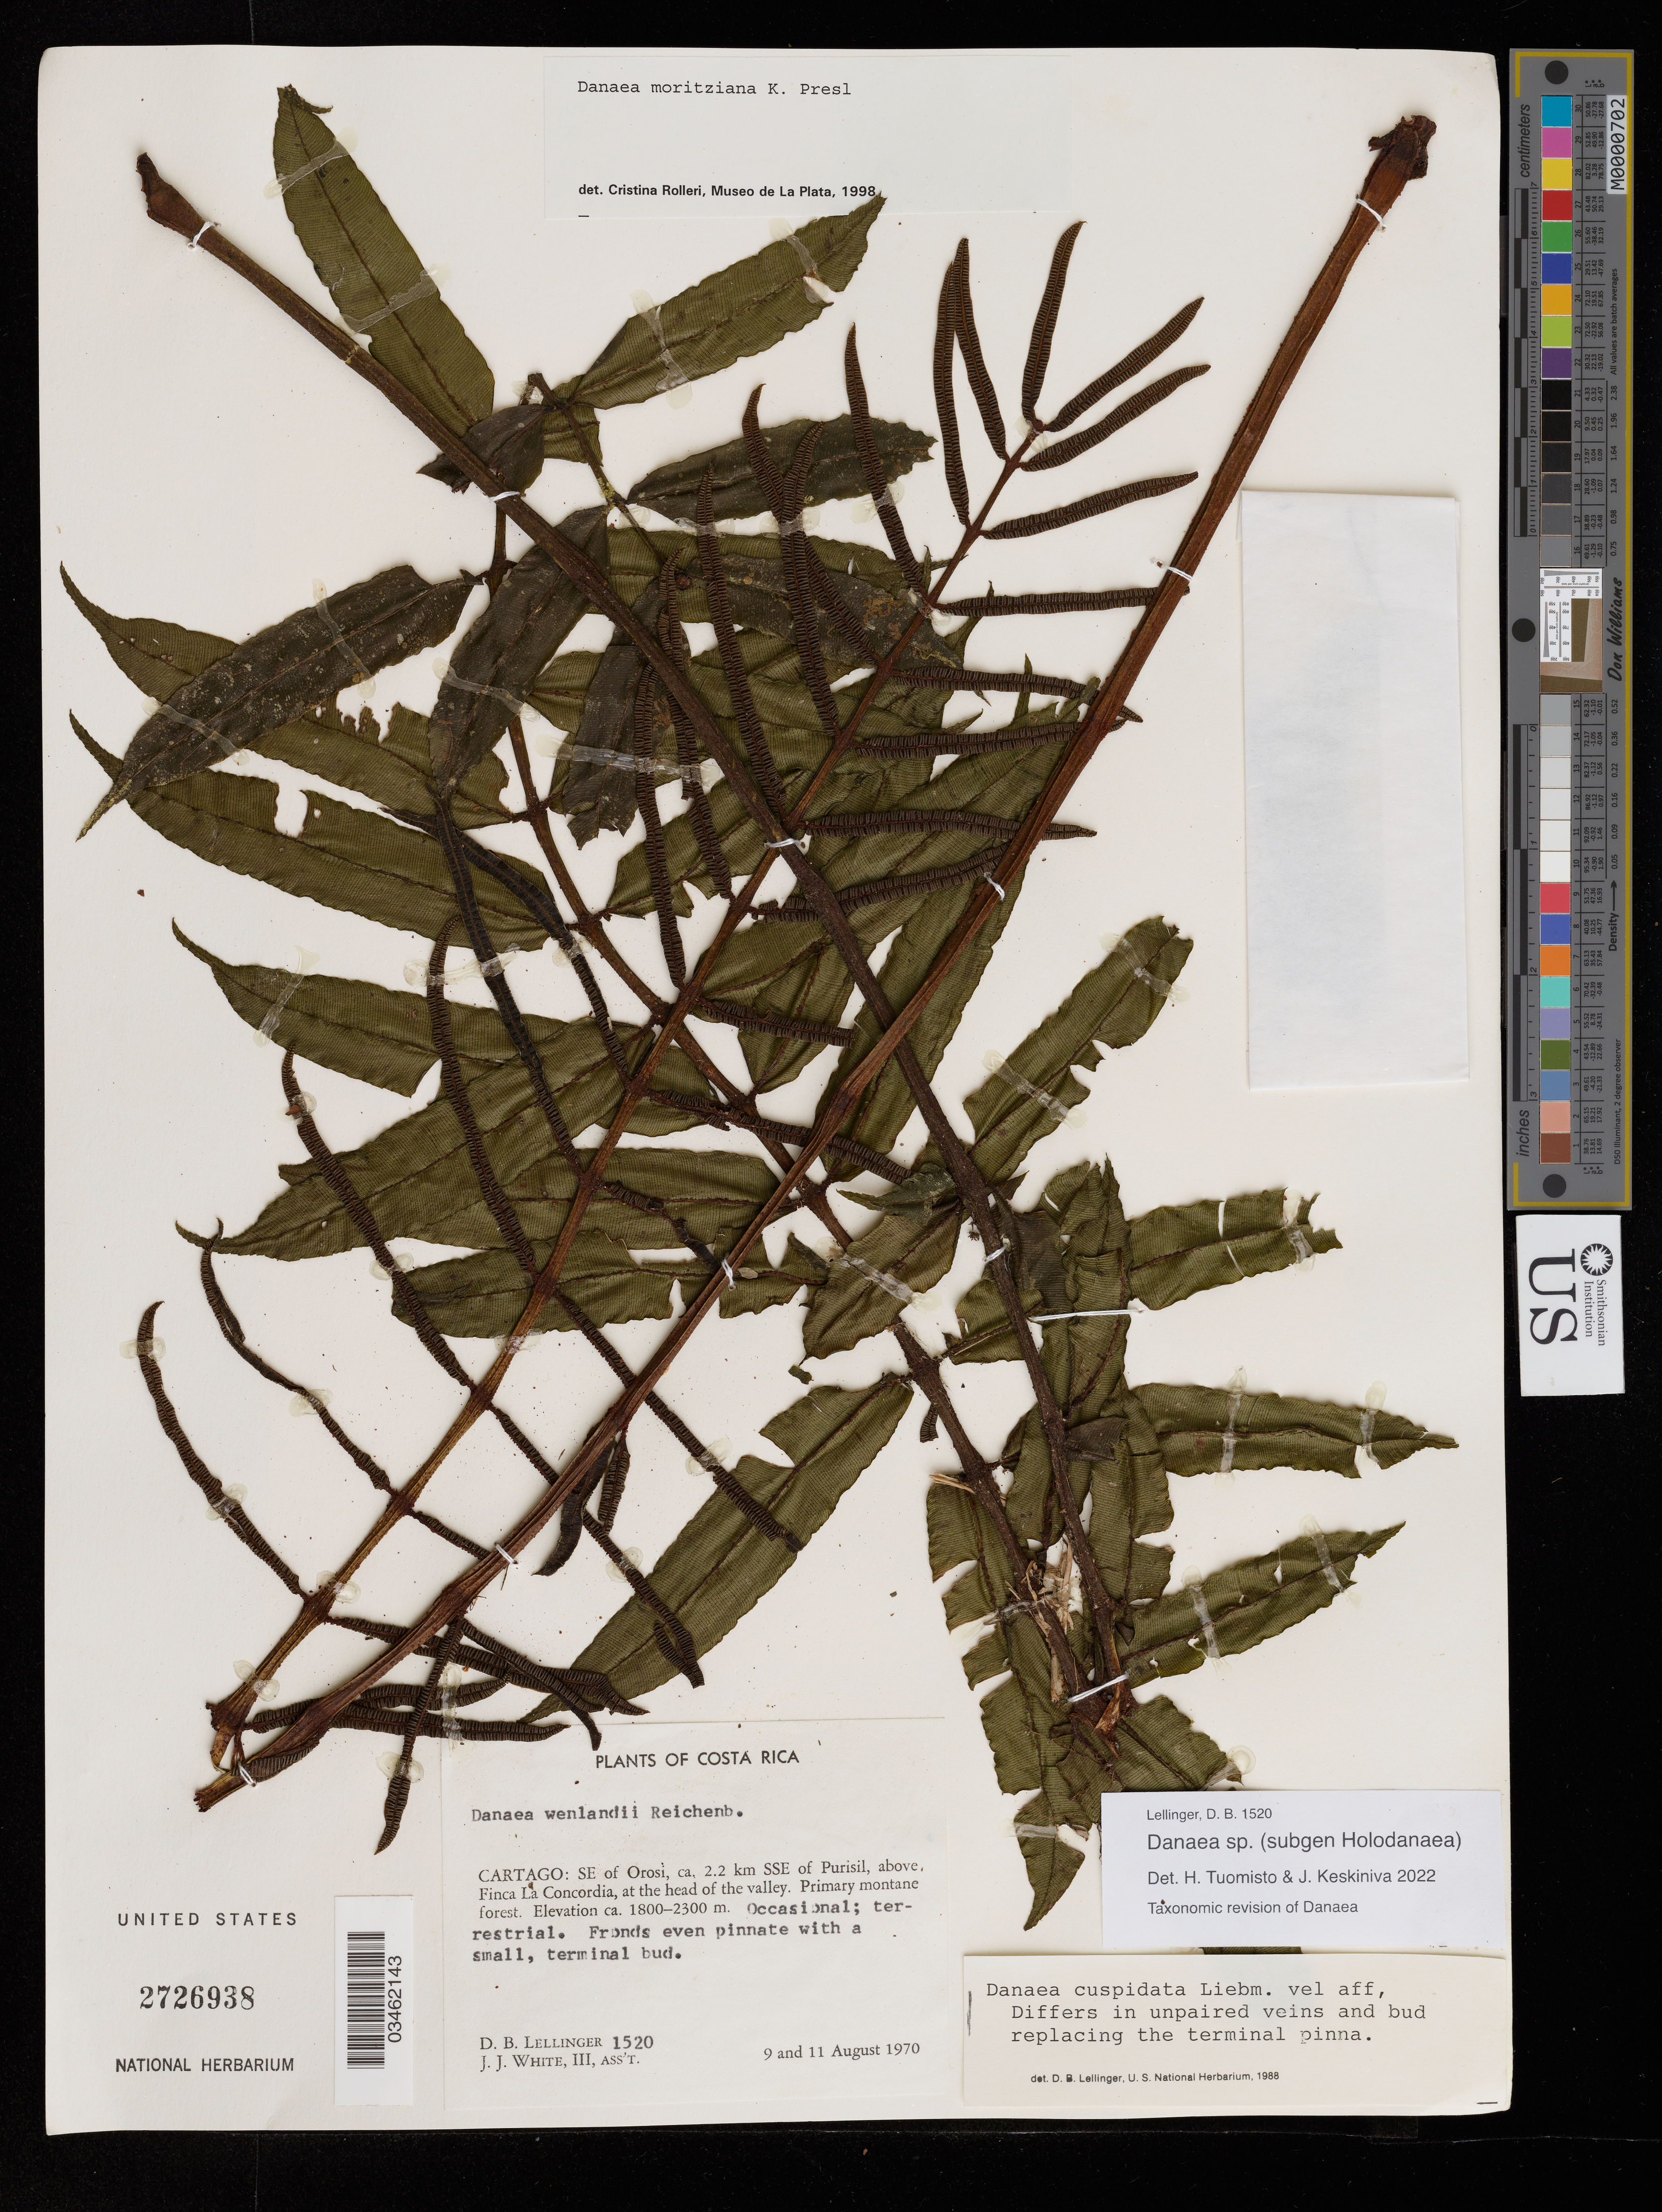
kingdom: Plantae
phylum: Tracheophyta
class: Polypodiopsida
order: Marattiales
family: Marattiaceae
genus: Danaea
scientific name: Danaea sp.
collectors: D. B. Lellinger & J. J. White III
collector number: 1520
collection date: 1970-08-09/1970-08-11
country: Costa Rica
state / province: Cartago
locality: SE of Orosi, ca. 2.2 km SSE of Purisil, above Finca La Concordia, at the head of the valley.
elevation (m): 1800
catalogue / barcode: US 2726938